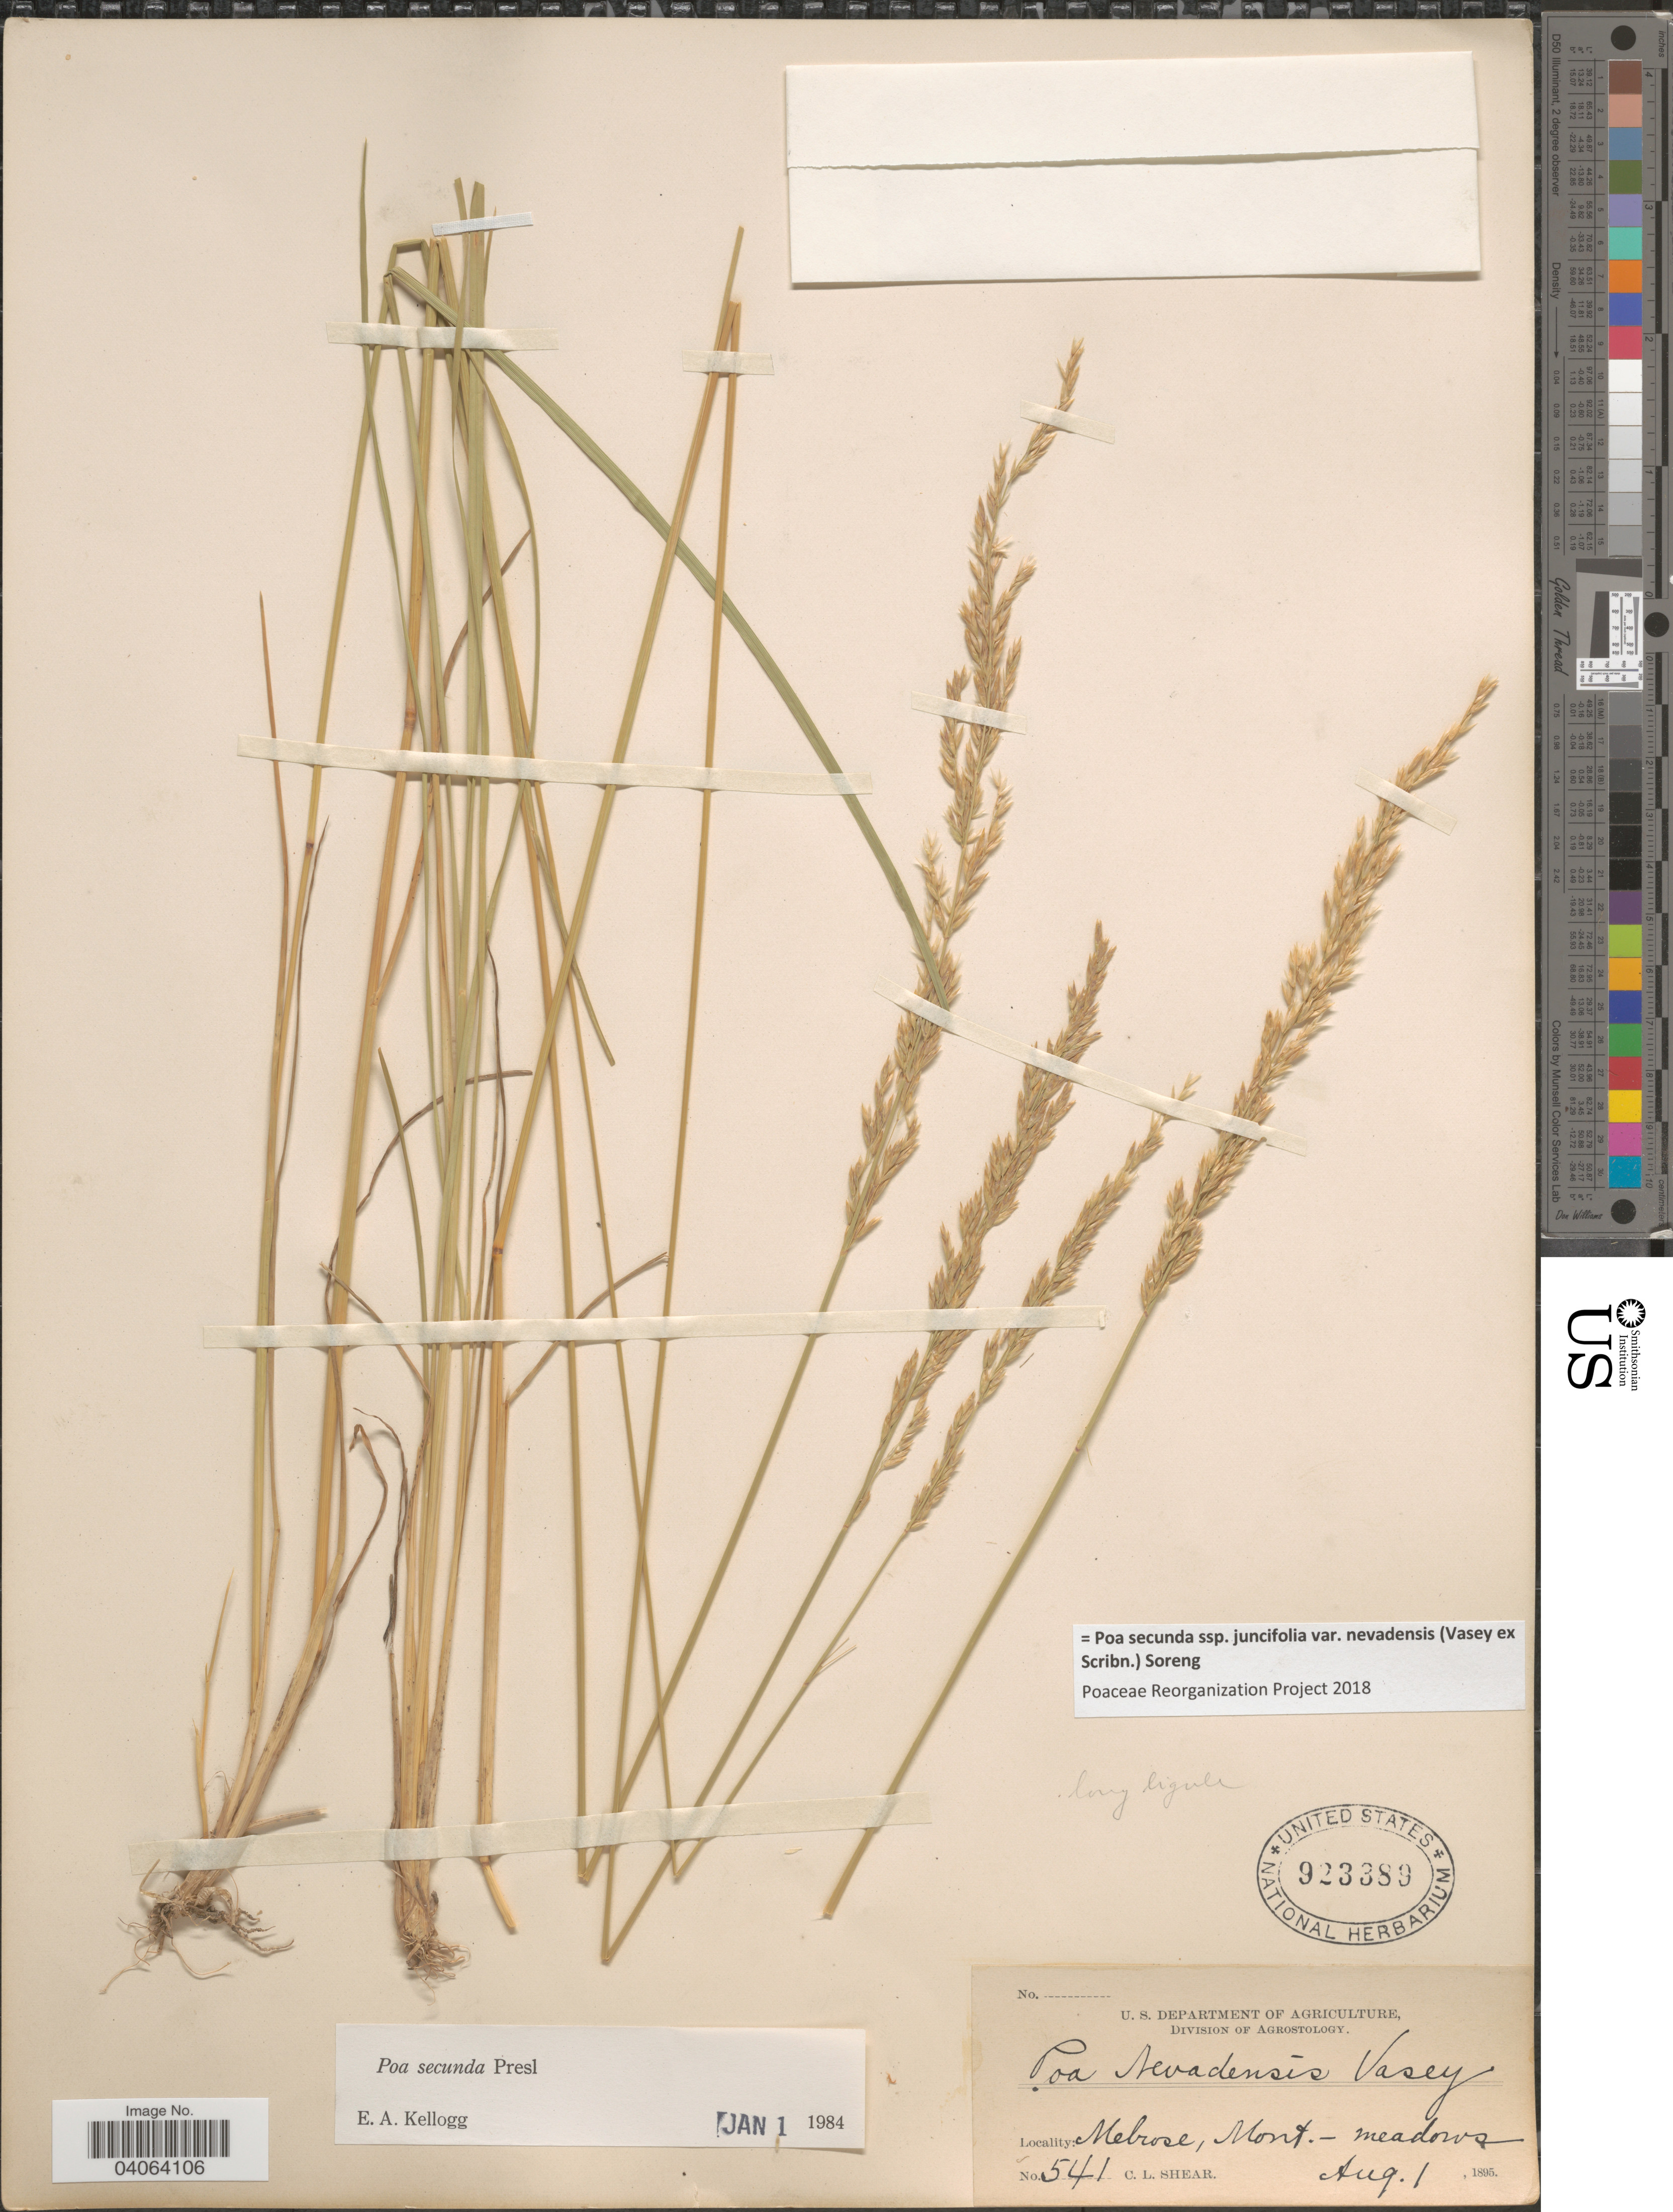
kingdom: Plantae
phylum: Tracheophyta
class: Liliopsida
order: Poales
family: Poaceae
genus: Poa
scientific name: Poa secunda subsp. juncifolia var. nevadensis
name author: (Vasey ex Scribn.) Soreng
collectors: C. L. Shear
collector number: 541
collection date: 1895-08-01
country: United States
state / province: Montana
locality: Melrose.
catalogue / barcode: US 923389